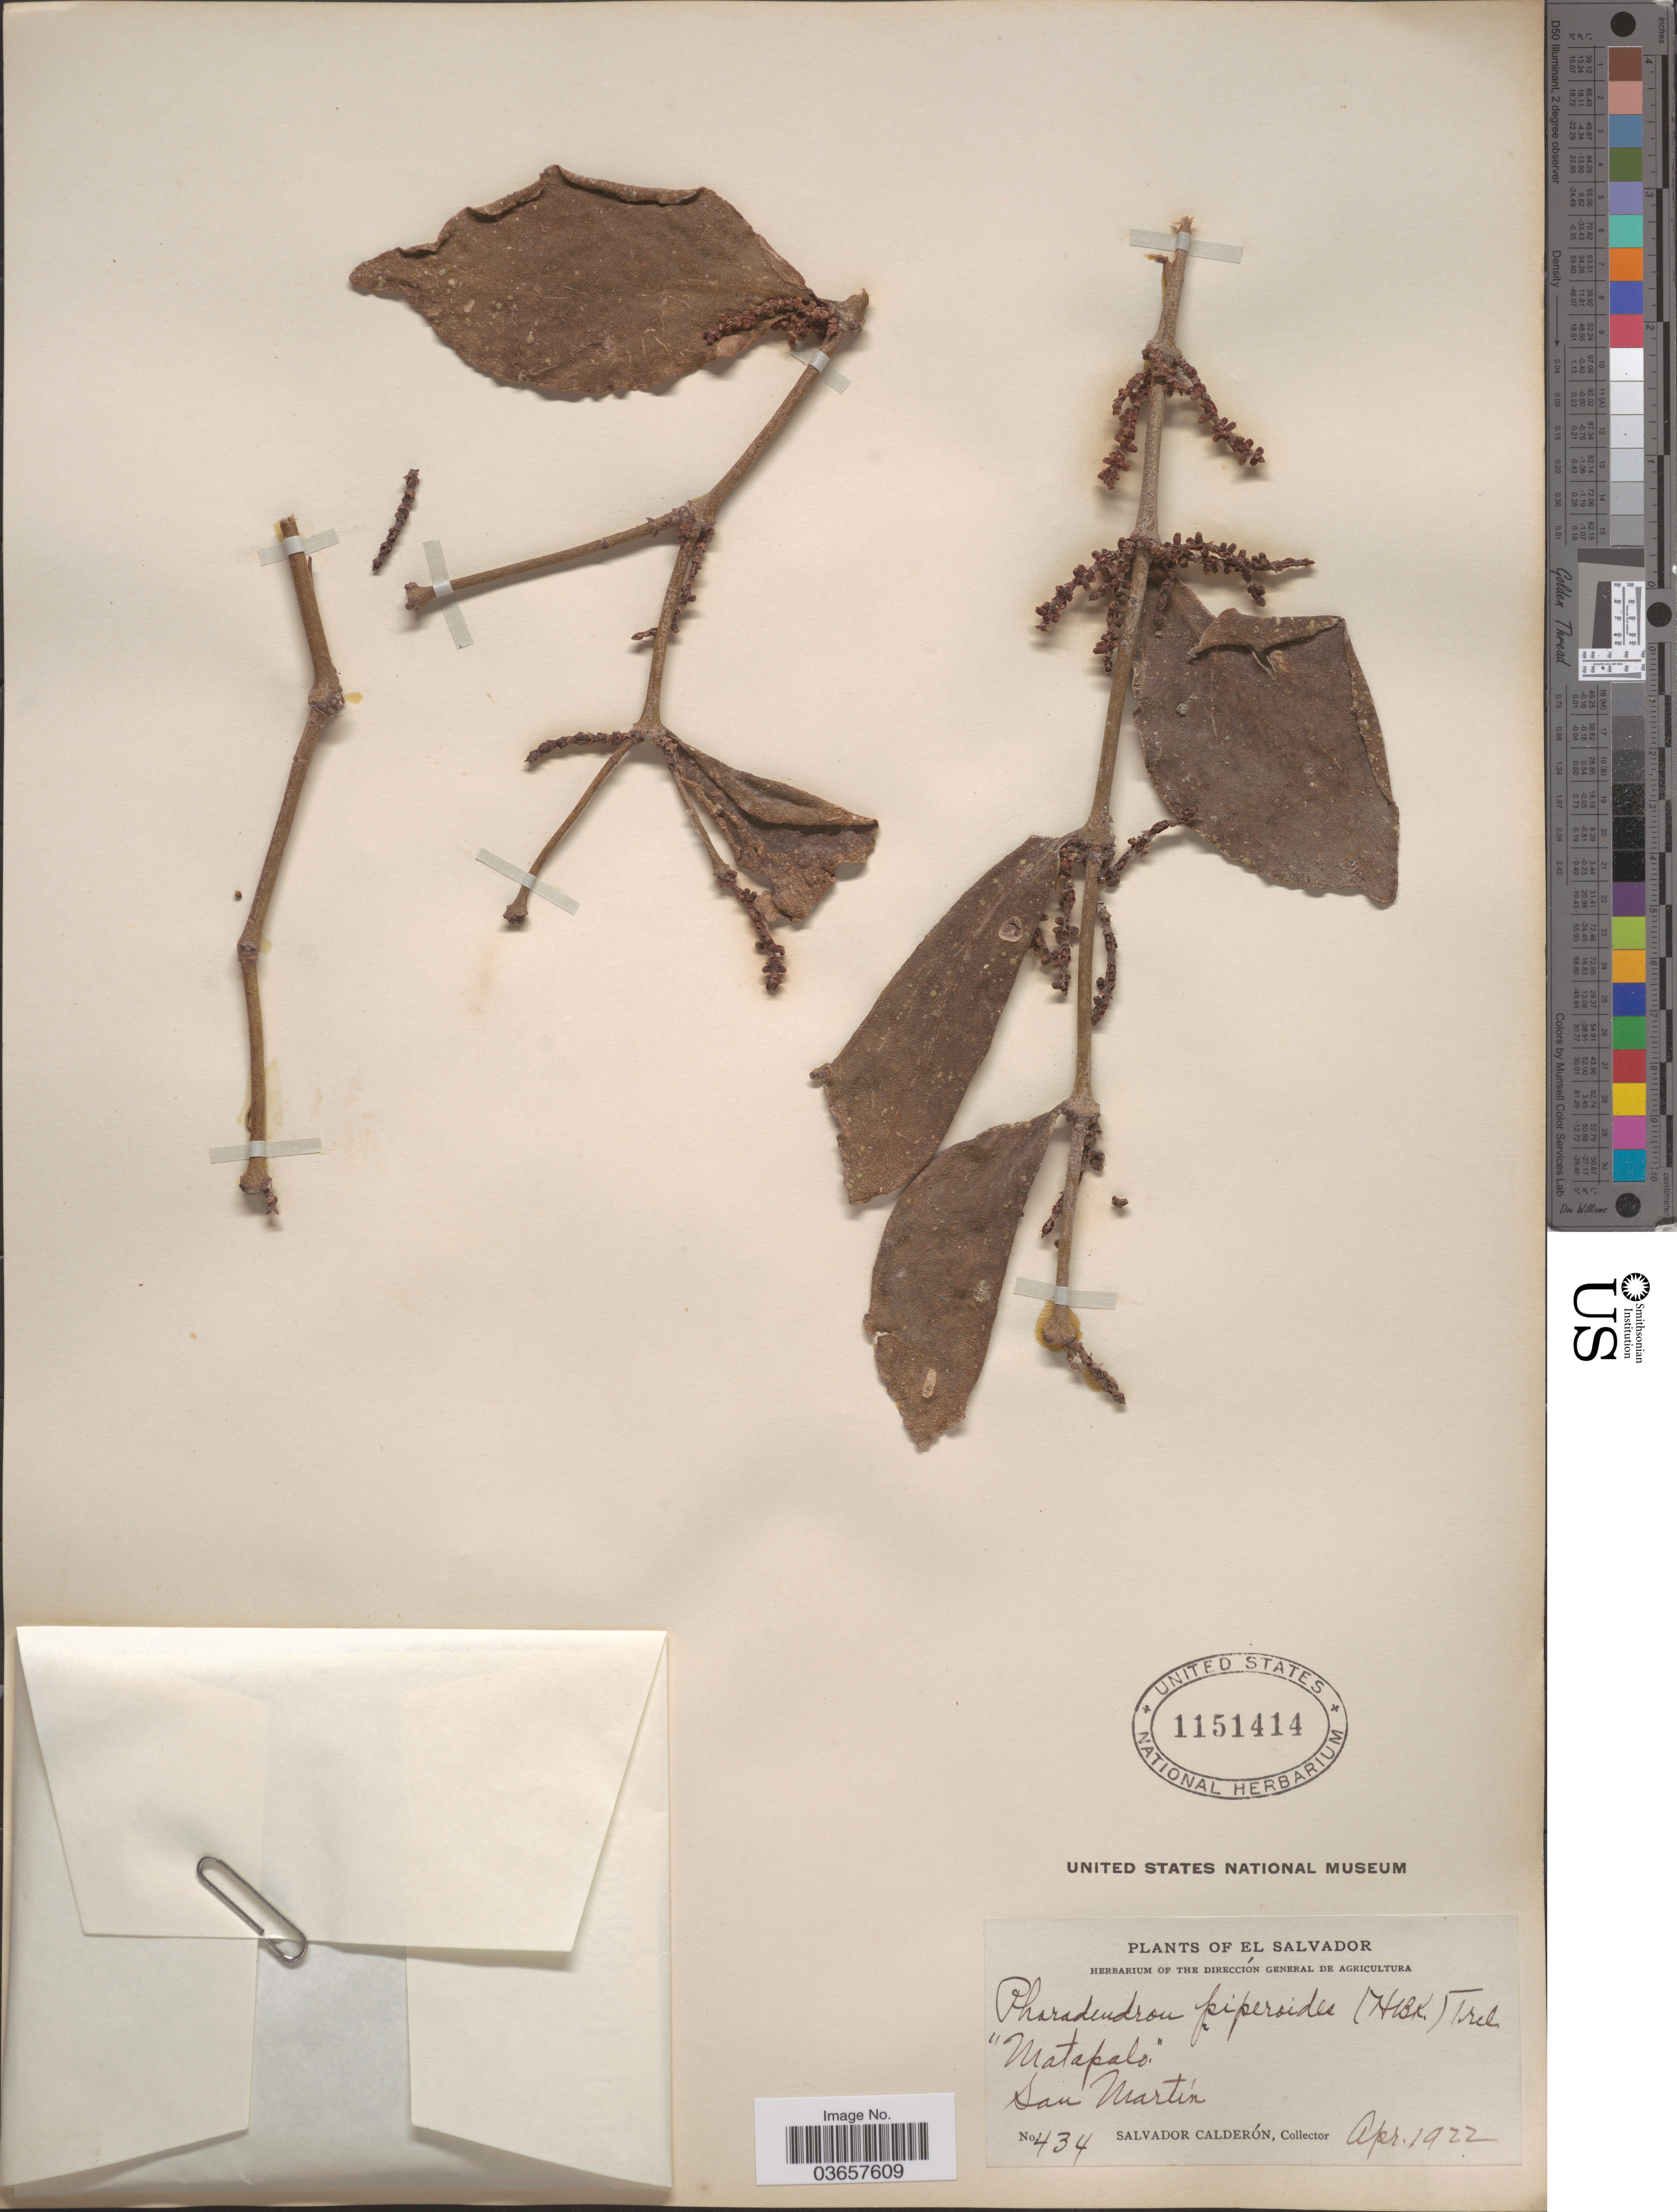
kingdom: Plantae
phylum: Tracheophyta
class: Magnoliopsida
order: Santalales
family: Viscaceae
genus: Phoradendron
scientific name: Phoradendron piperoides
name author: (Kunth) Trel.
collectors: S. Calderón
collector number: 434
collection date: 1922-04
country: El Salvador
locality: San Martín.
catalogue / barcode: US 1151414